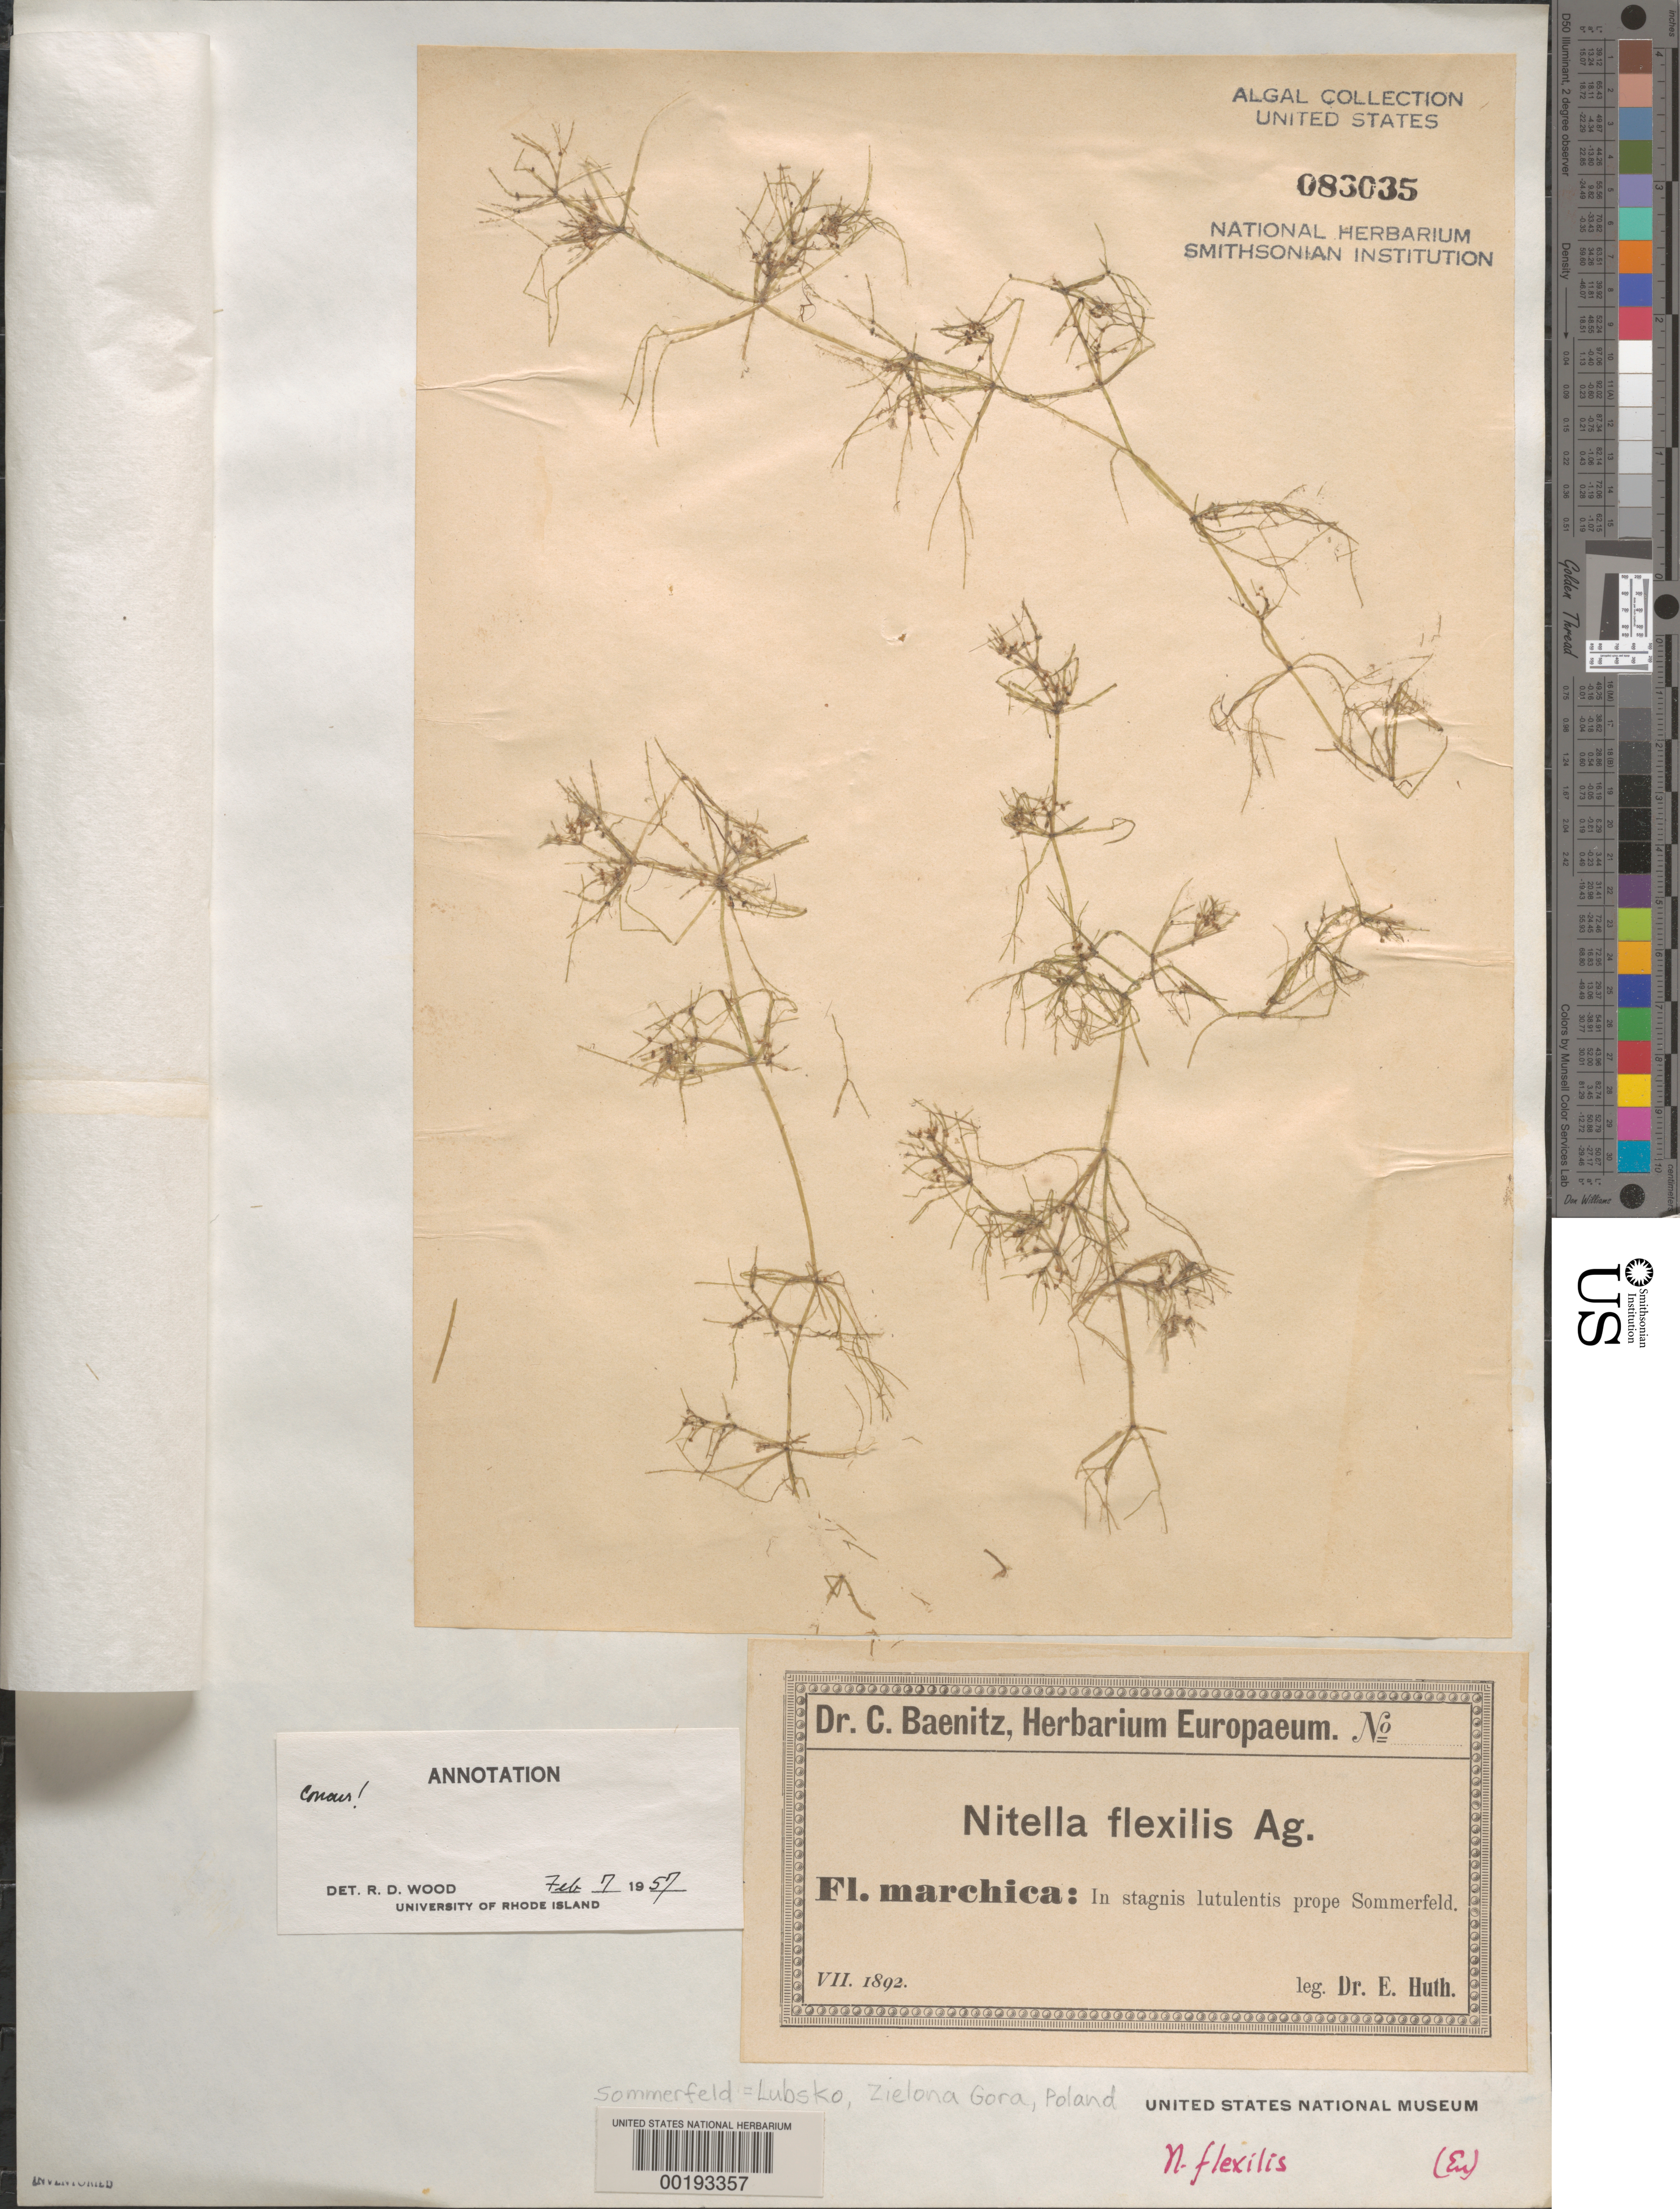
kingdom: Plantae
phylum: Charophyta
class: Charophyceae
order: Charales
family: Characeae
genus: Nitella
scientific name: Nitella flexilis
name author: (L.) C. Agardh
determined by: Wood, R. D.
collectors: E. Huth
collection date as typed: Jul 1892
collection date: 1892-07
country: Poland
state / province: Lubuskie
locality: Near Lubsko (Sommerfeld)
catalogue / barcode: US 83035